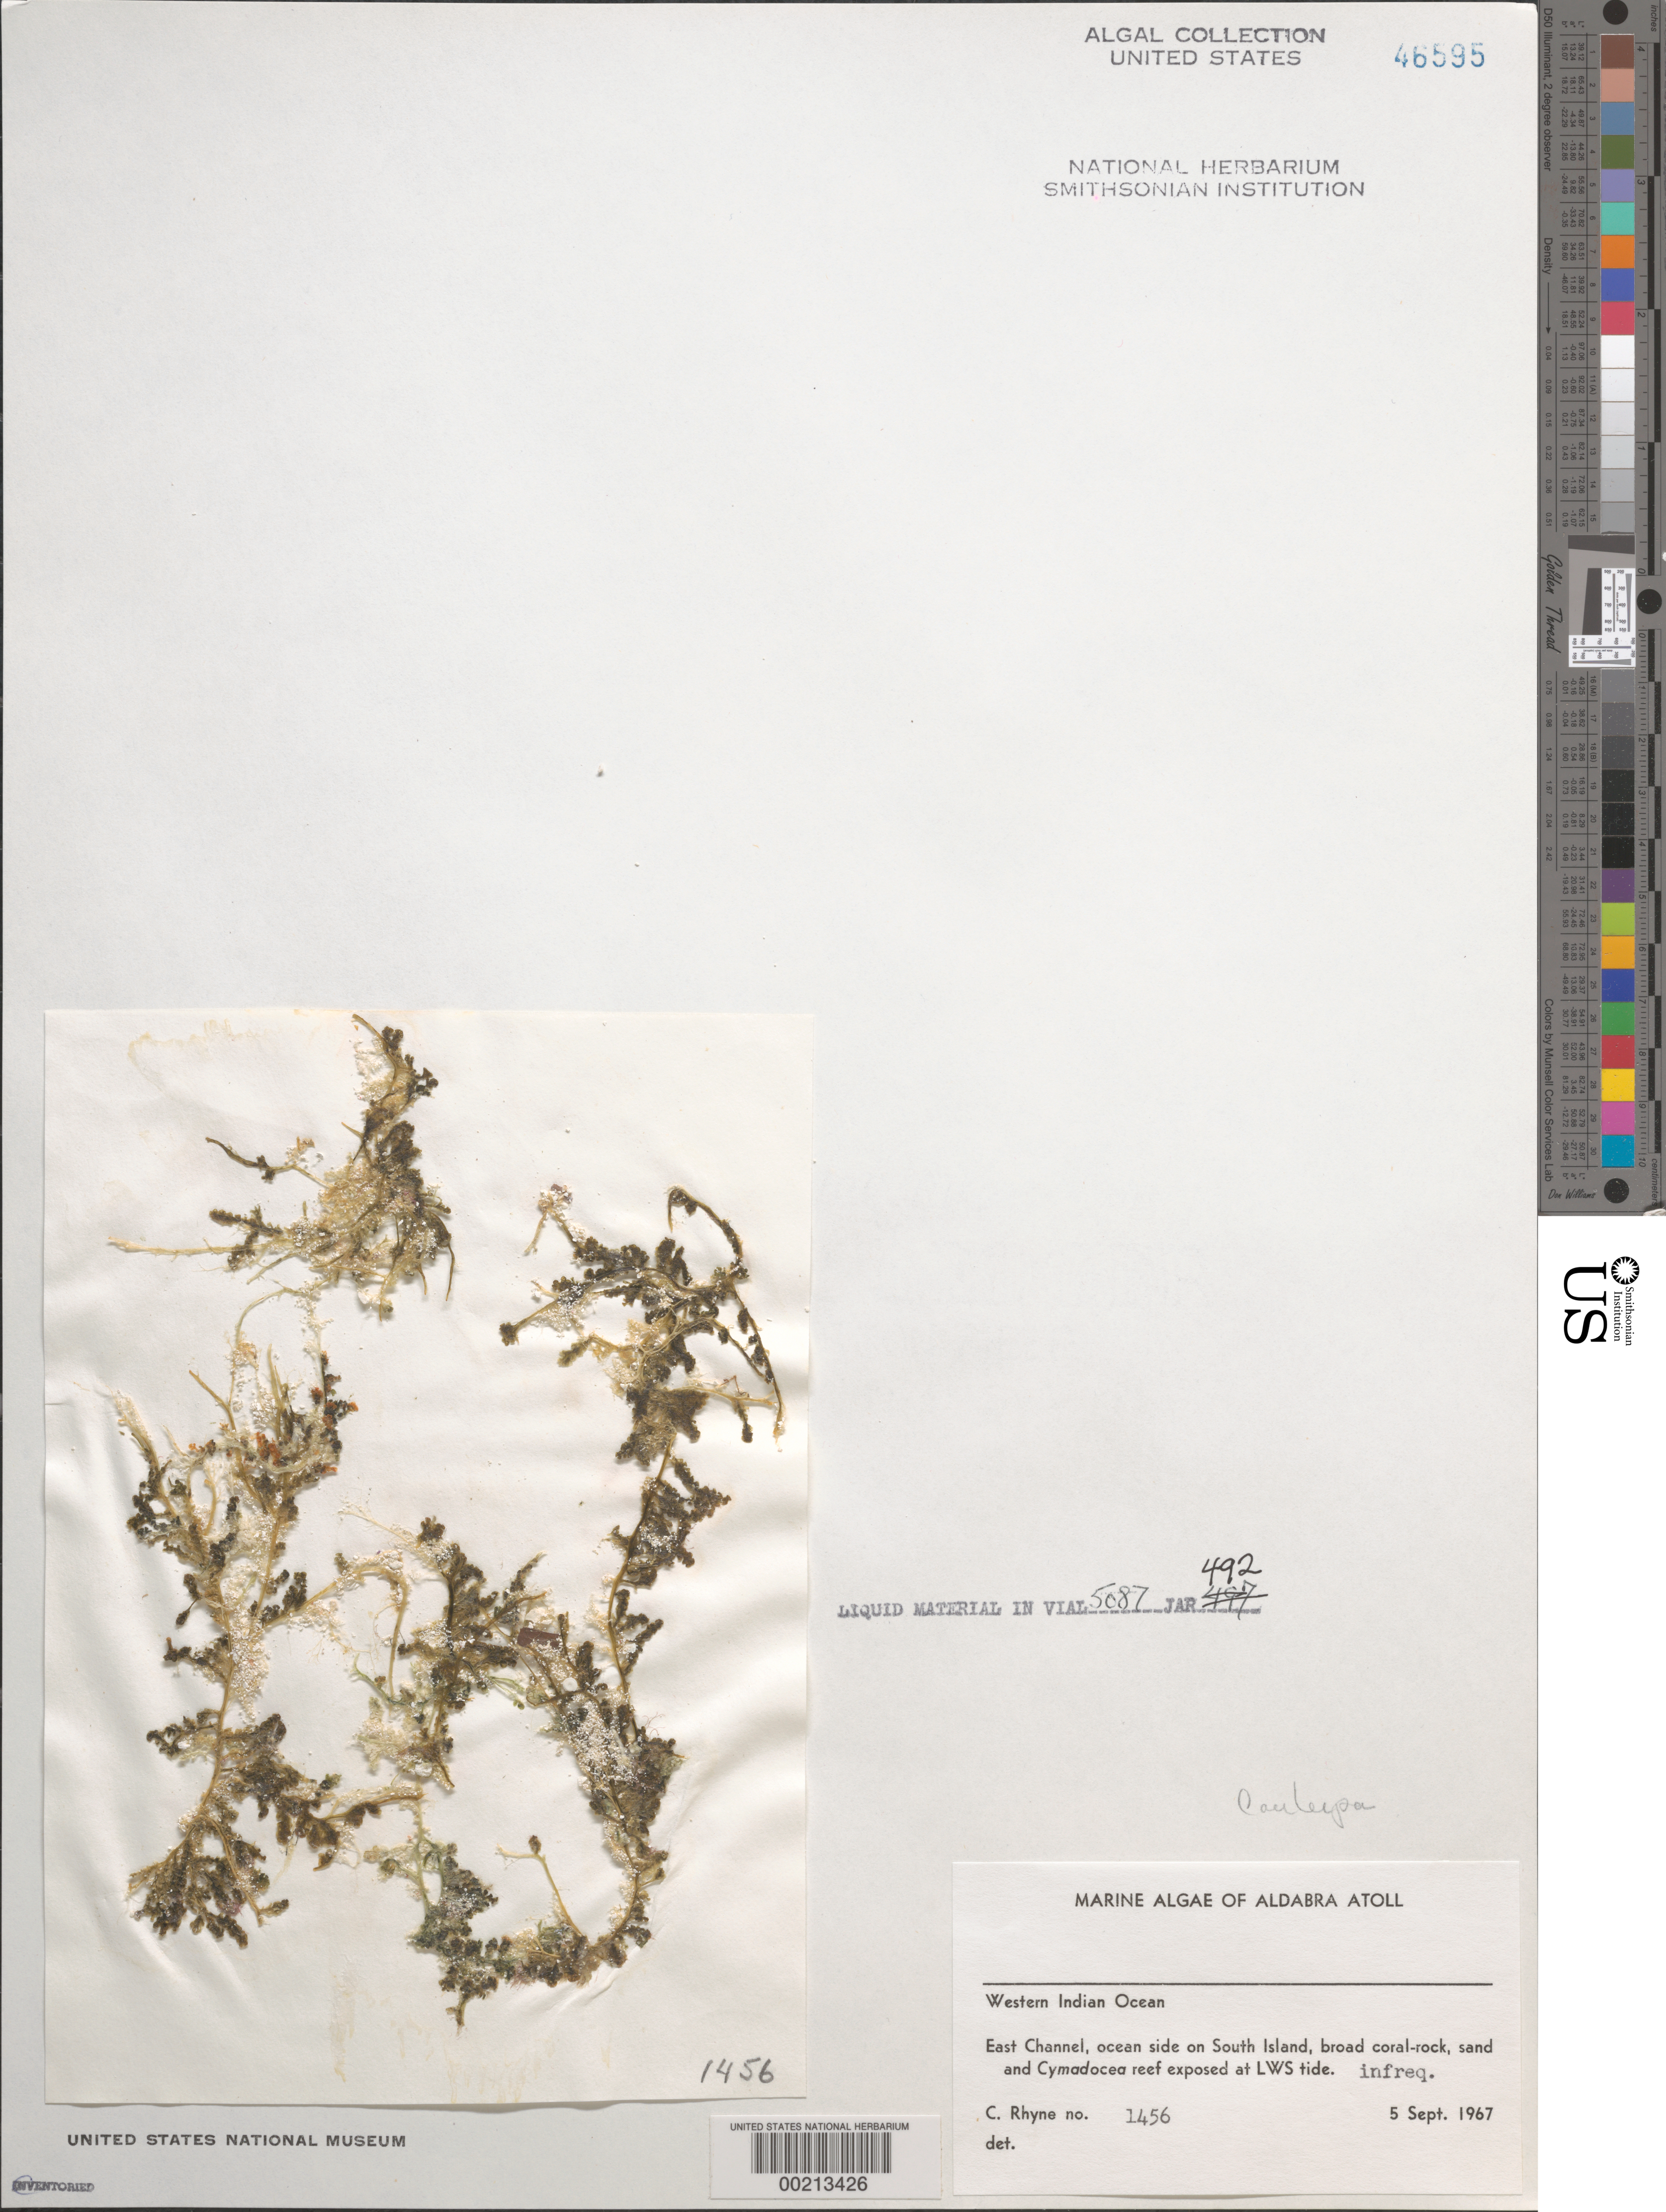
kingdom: Plantae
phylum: Chlorophyta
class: Ulvophyceae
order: Bryopsidales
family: Caulerpaceae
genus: Caulerpa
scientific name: Caulerpa sp.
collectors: C. Rhyne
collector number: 1456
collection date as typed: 05 Sep 1967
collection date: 1967-09-05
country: Seychelles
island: Aldabra Atoll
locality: East Channel, South Island side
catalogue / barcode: US 46595